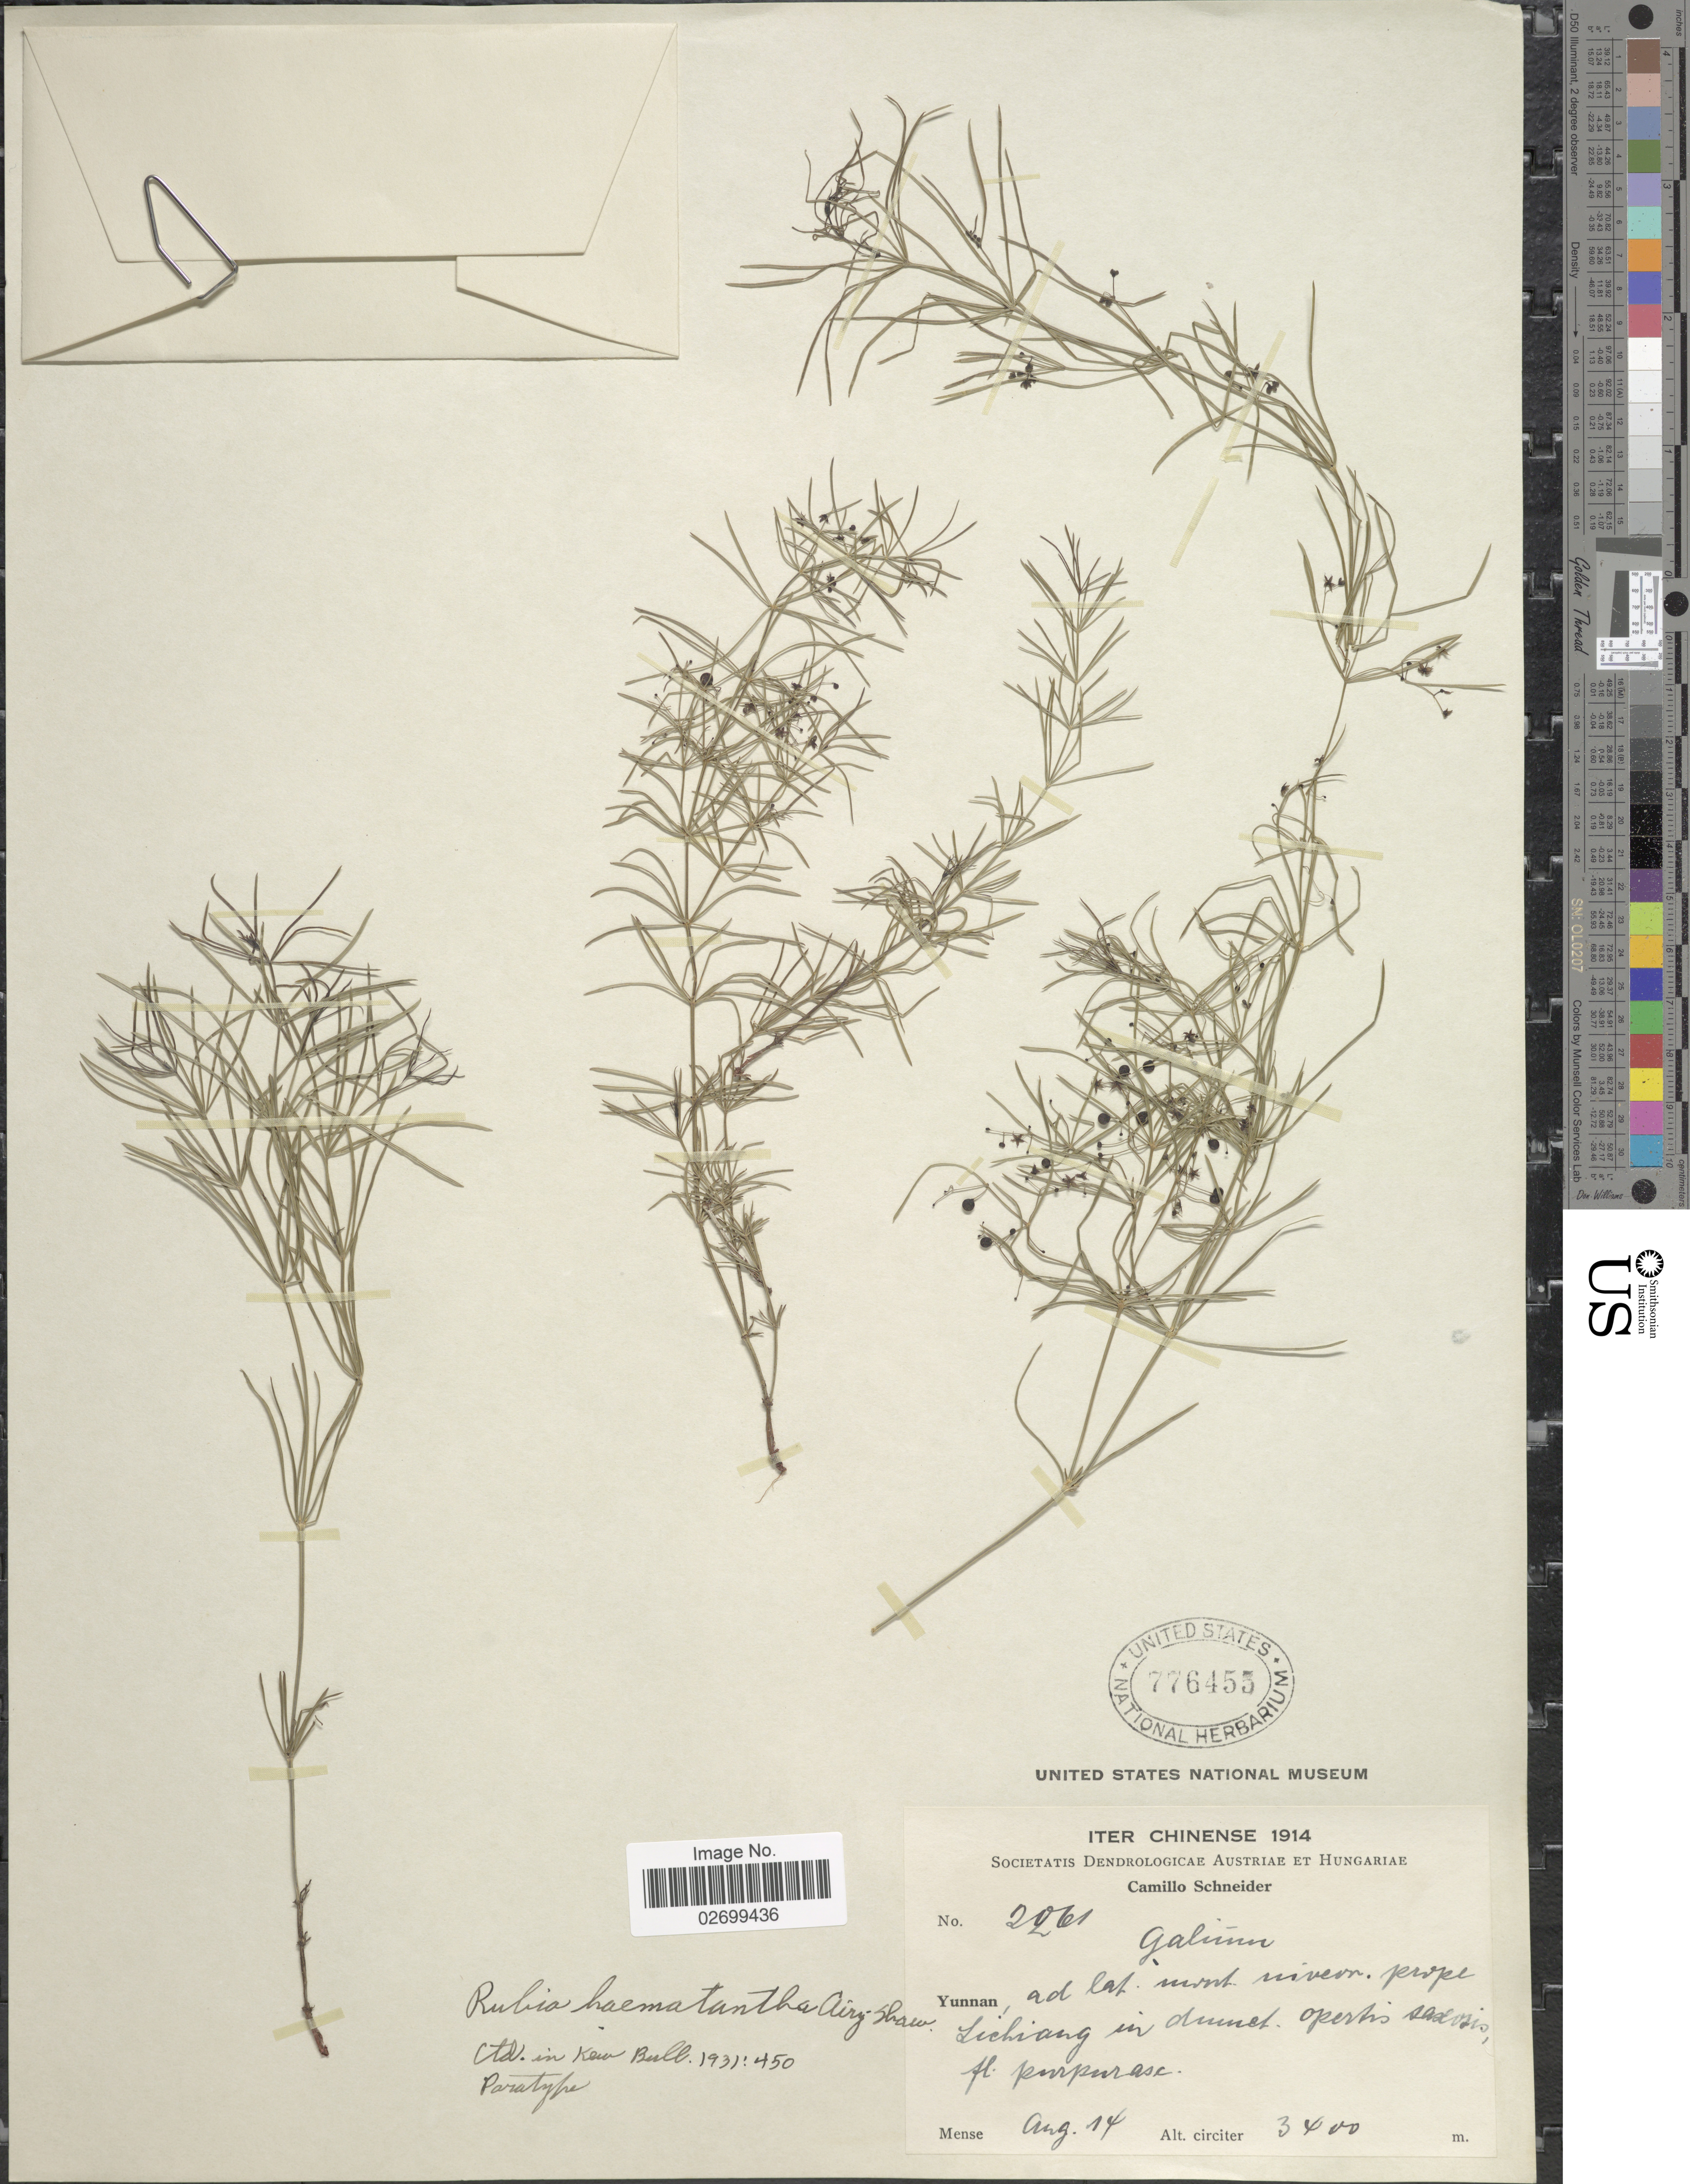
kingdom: Plantae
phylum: Tracheophyta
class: Magnoliopsida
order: Gentianales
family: Rubiaceae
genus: Rubia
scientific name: Rubia haematantha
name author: Airy Shaw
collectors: C. K. Schneider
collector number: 2061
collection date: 1914-08-14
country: China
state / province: Yunnan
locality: Ad lat. mont. nivcar. prope Lichiang in dumet. opertis sadosis [interpreted]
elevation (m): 3400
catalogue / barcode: US 776455